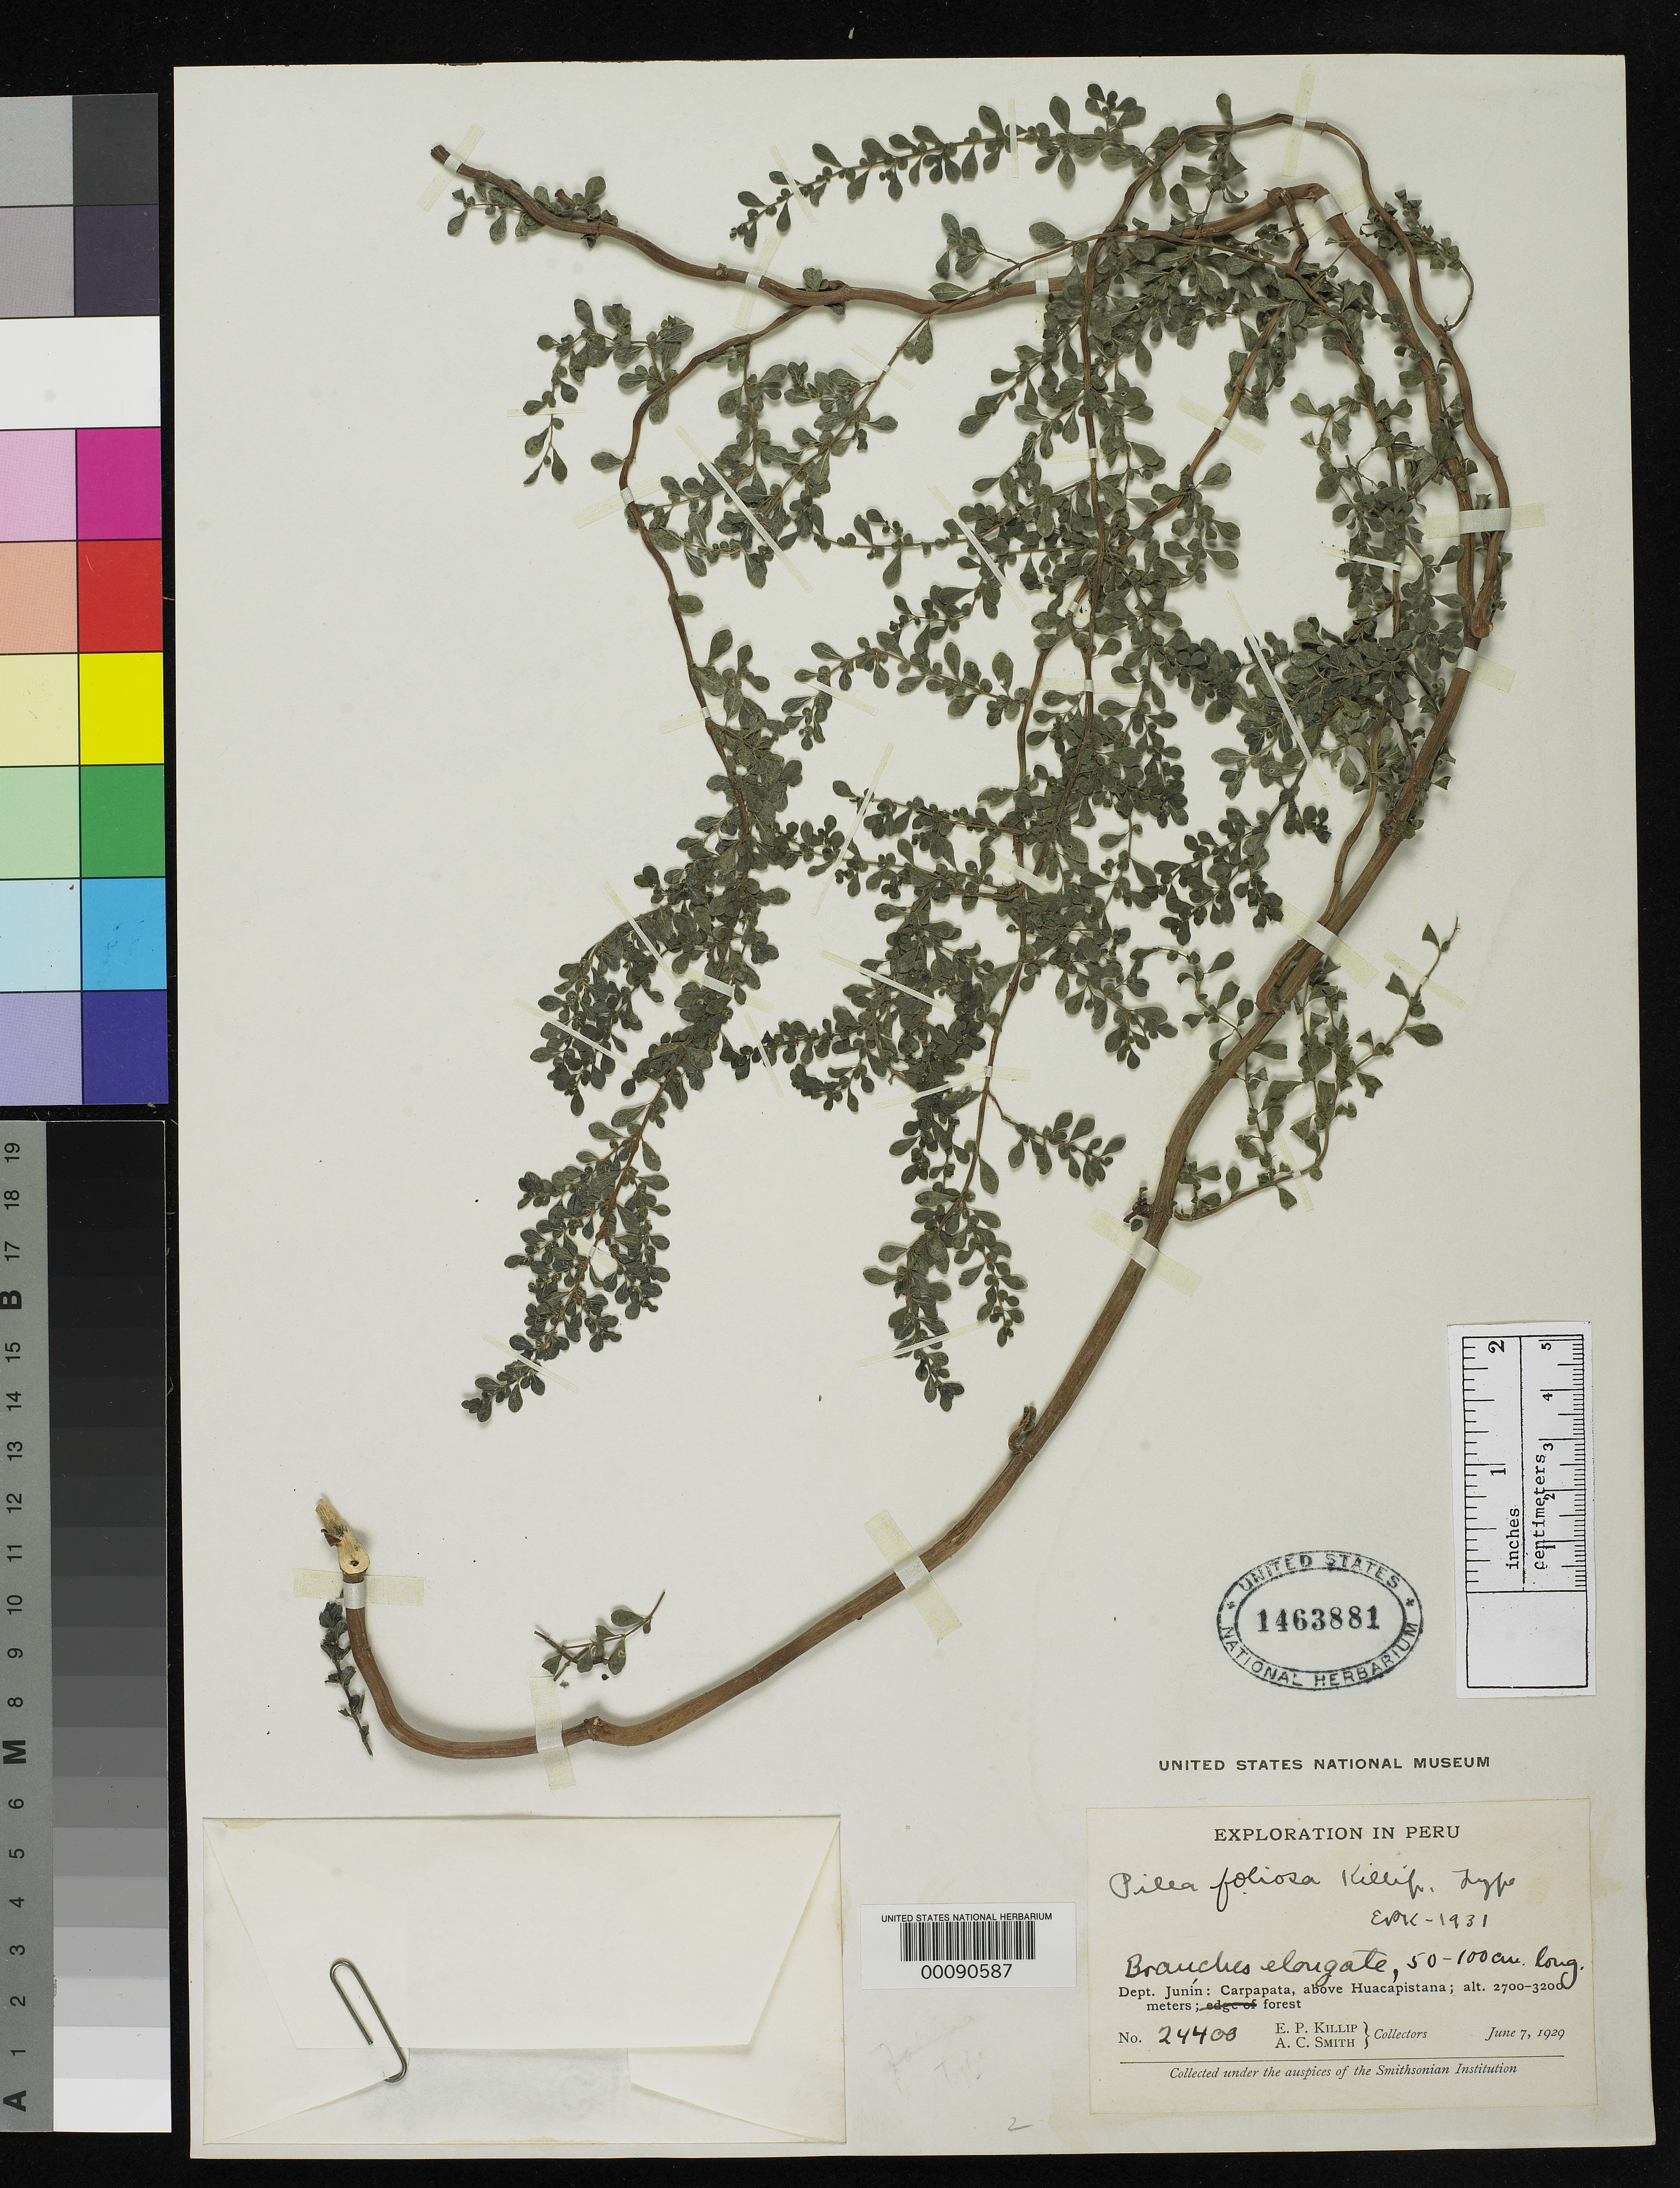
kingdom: Plantae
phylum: Tracheophyta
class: Magnoliopsida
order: Rosales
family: Urticaceae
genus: Pilea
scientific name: Pilea foliosa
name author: Killip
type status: Holotype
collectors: E. P. Killip & A. C. Smith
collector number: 24400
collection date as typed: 07 Jun 1929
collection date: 1929-06-07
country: Peru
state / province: Junín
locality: Carpapata, above Huacapistana.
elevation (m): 3000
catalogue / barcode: US 1463881